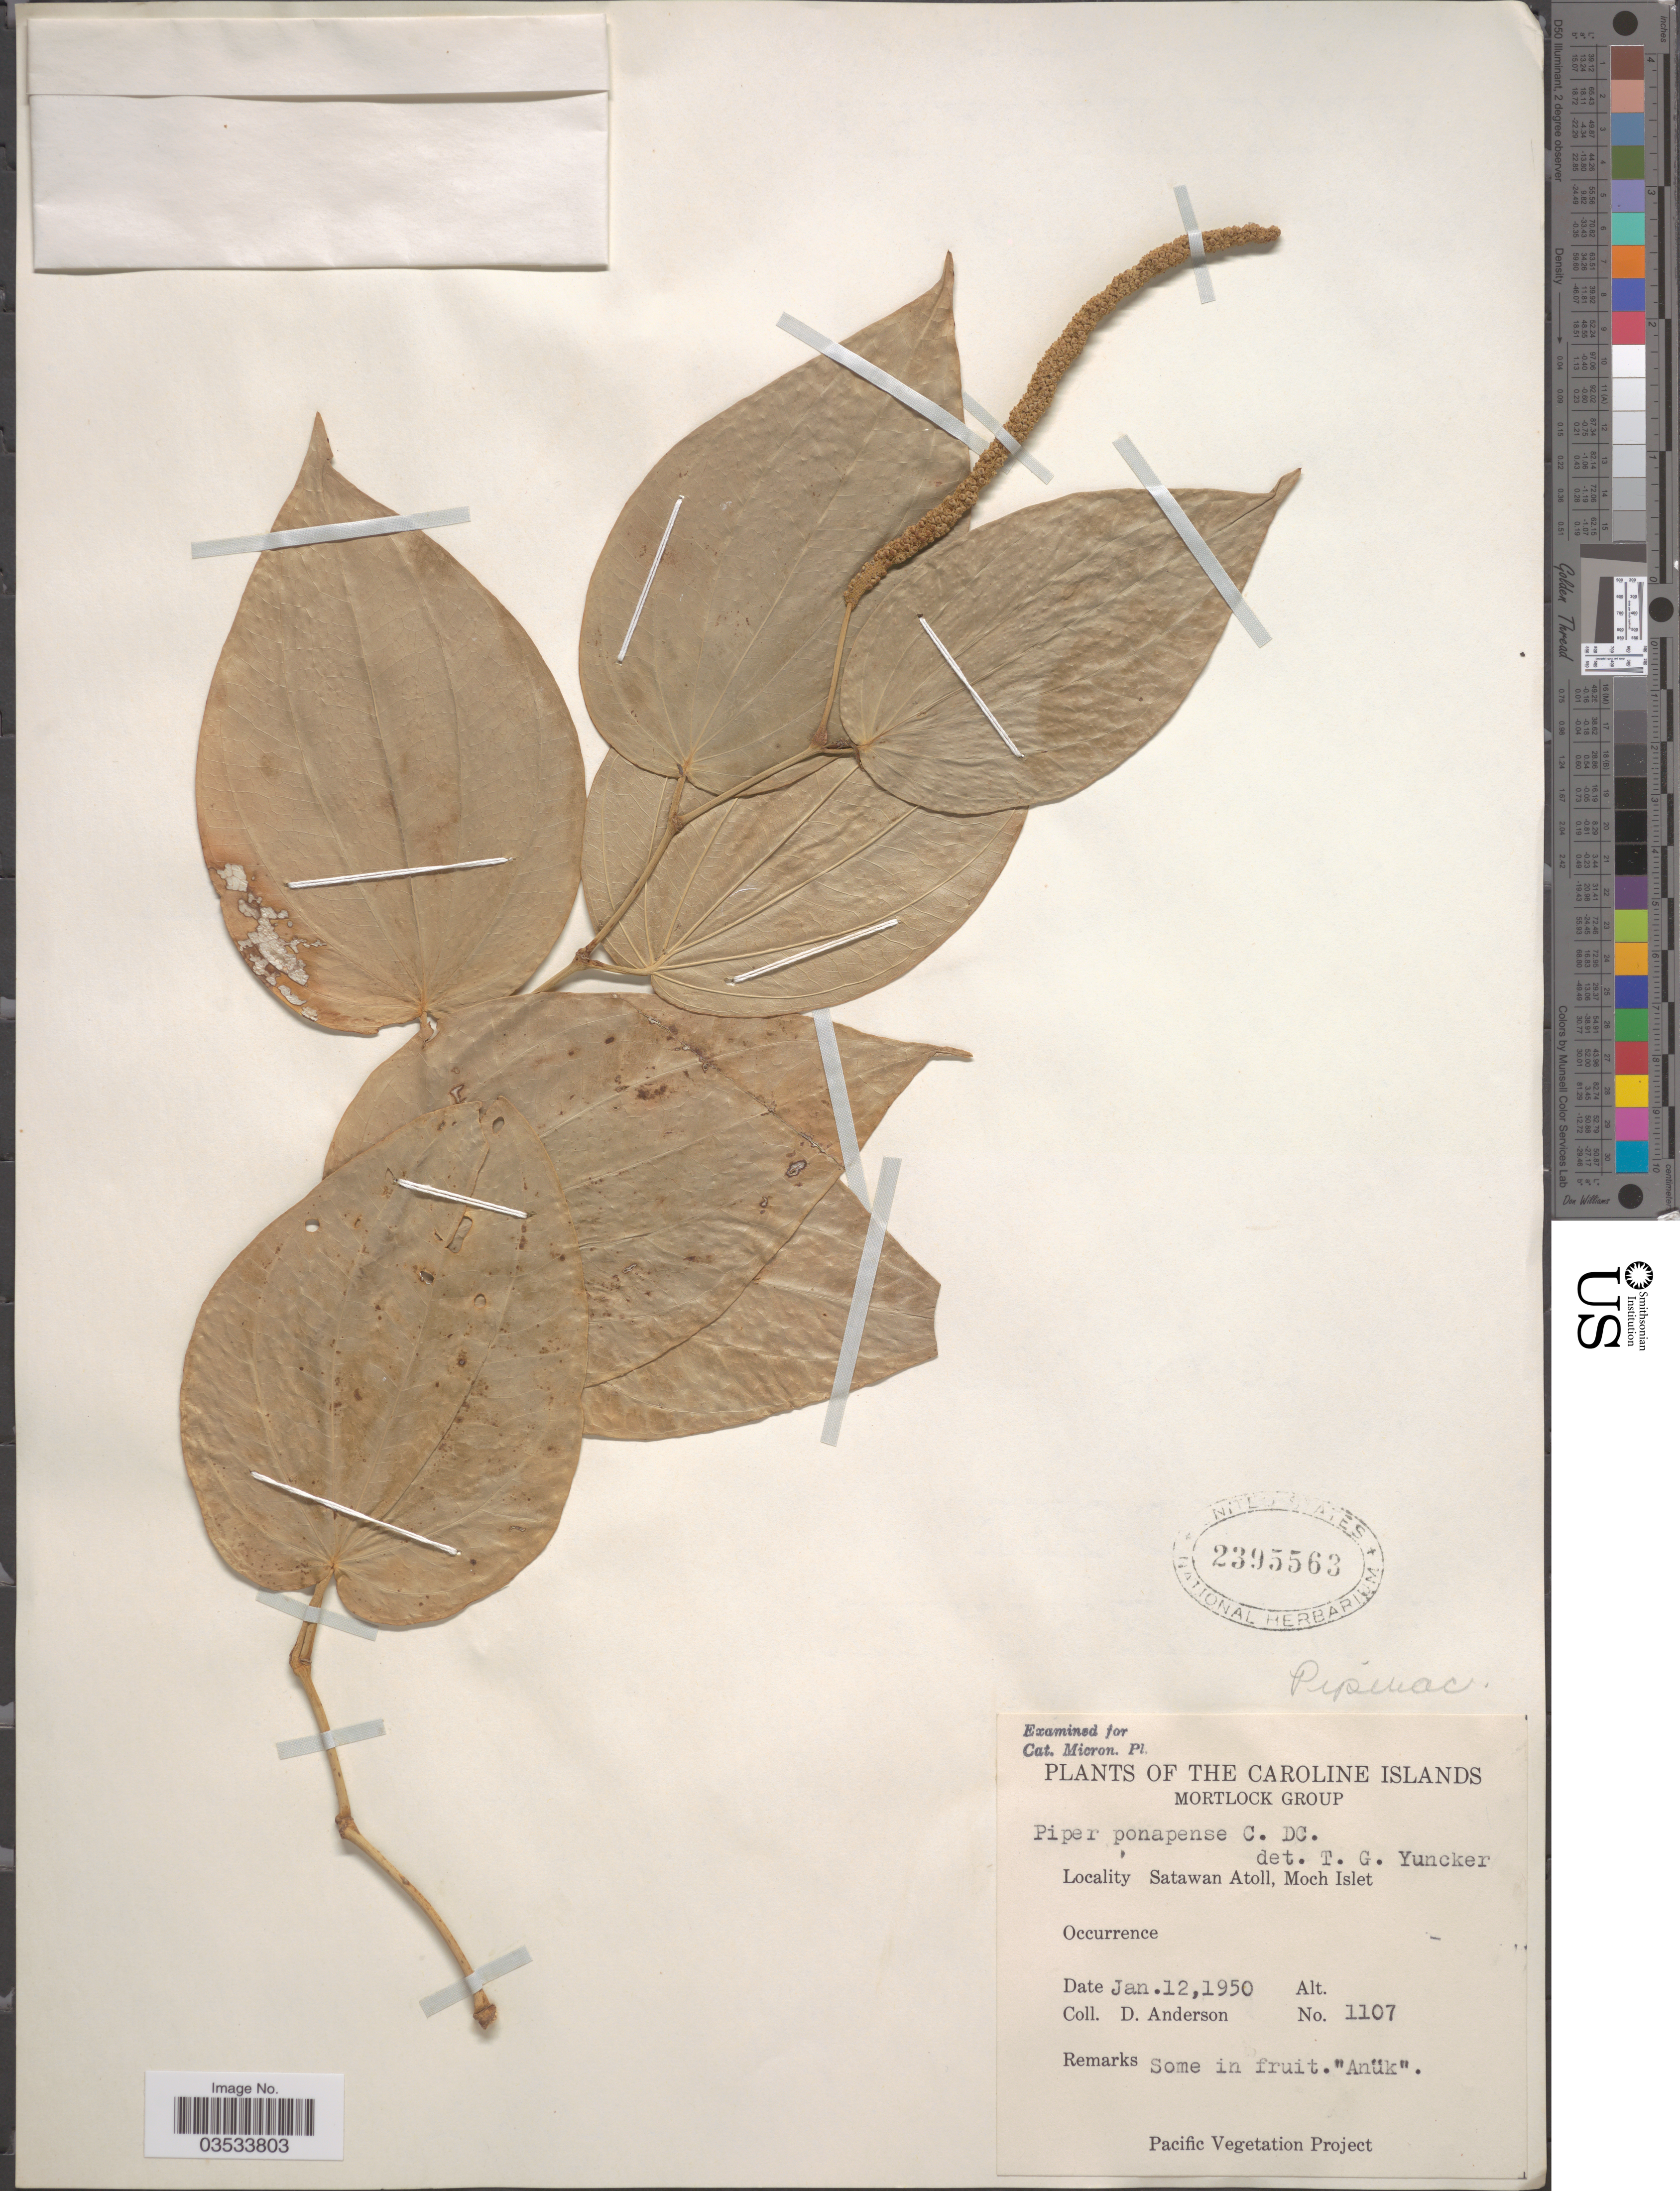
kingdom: Plantae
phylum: Tracheophyta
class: Magnoliopsida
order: Piperales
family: Piperaceae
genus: Piper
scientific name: Piper ponapense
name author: C. DC.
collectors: D. Anderson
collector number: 1107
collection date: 1950-01-12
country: Micronesia, Federated States of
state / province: Truk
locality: Caroline Islands. Mortlock Group. Satawan Atoll, Moch Islet.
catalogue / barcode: US 2395563